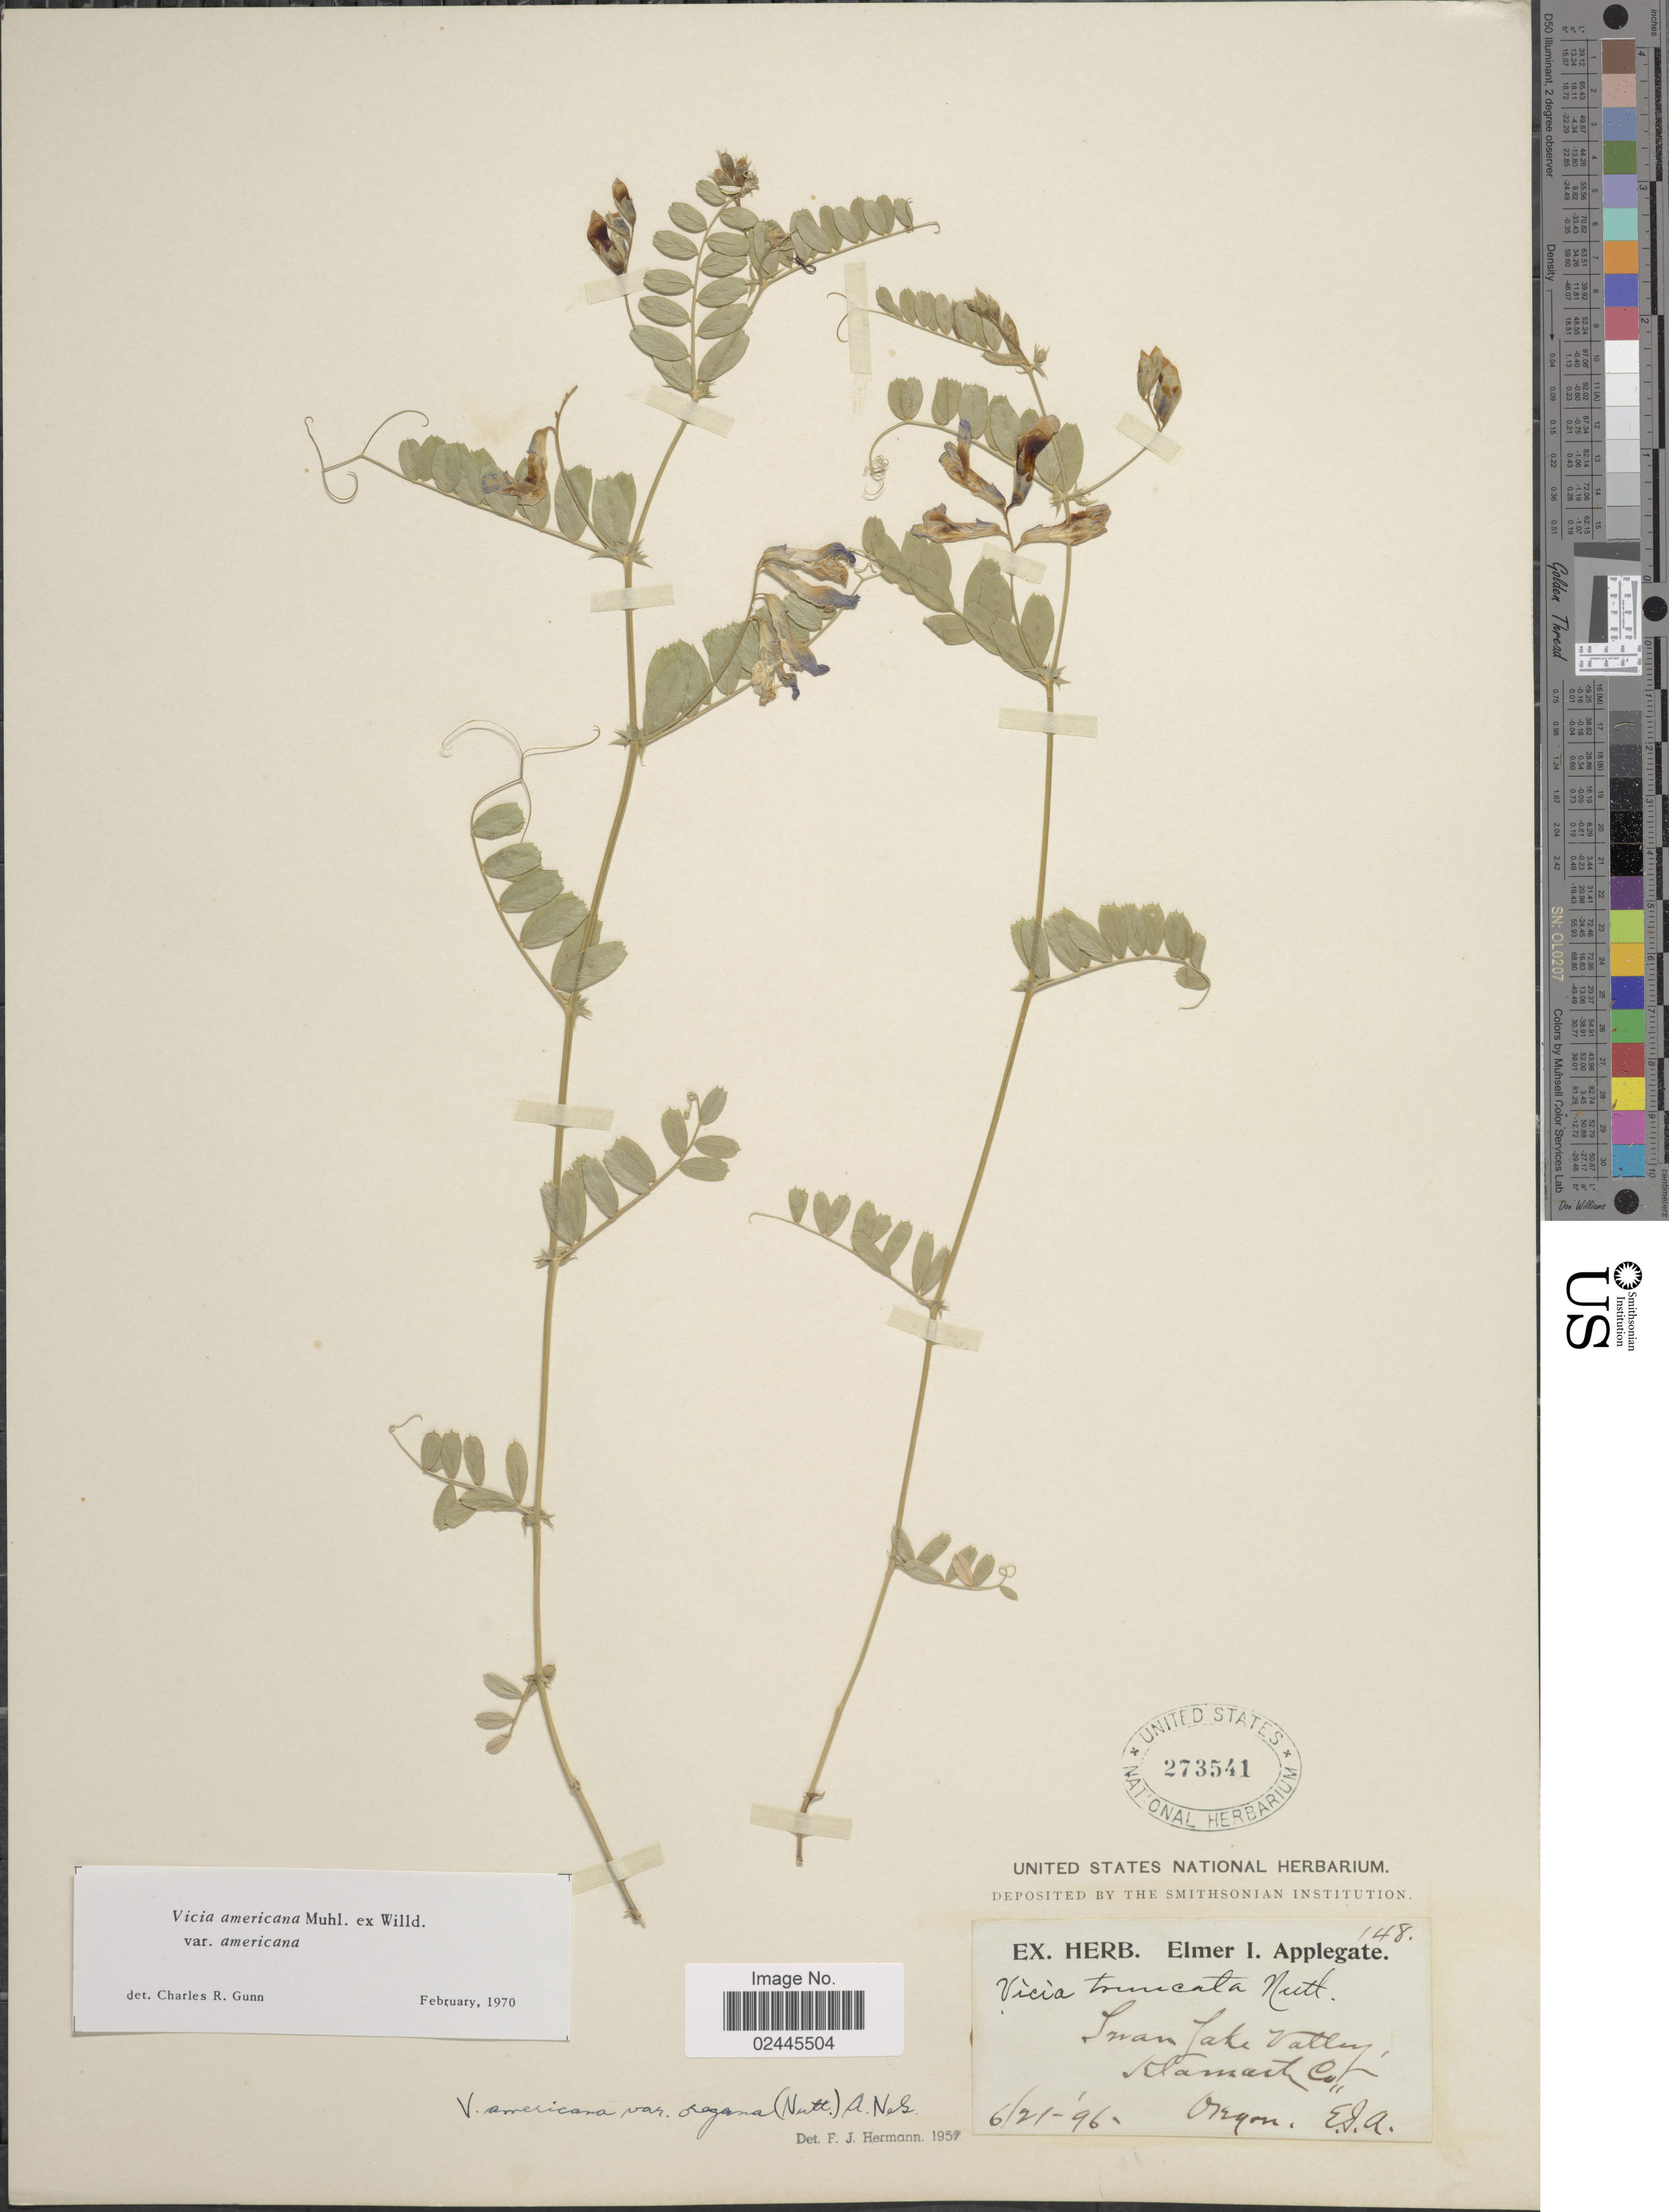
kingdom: Plantae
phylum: Tracheophyta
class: Magnoliopsida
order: Fabales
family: Fabaceae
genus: Vicia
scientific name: Vicia americana var. americana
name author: Muhl. ex Willd.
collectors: E. I. Applegate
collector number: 148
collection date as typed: Transcribed d/m/y: 21/6/96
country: United States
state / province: Oregon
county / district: Klamath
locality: Swan Lake Valley, Klamath Co.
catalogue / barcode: US 273541